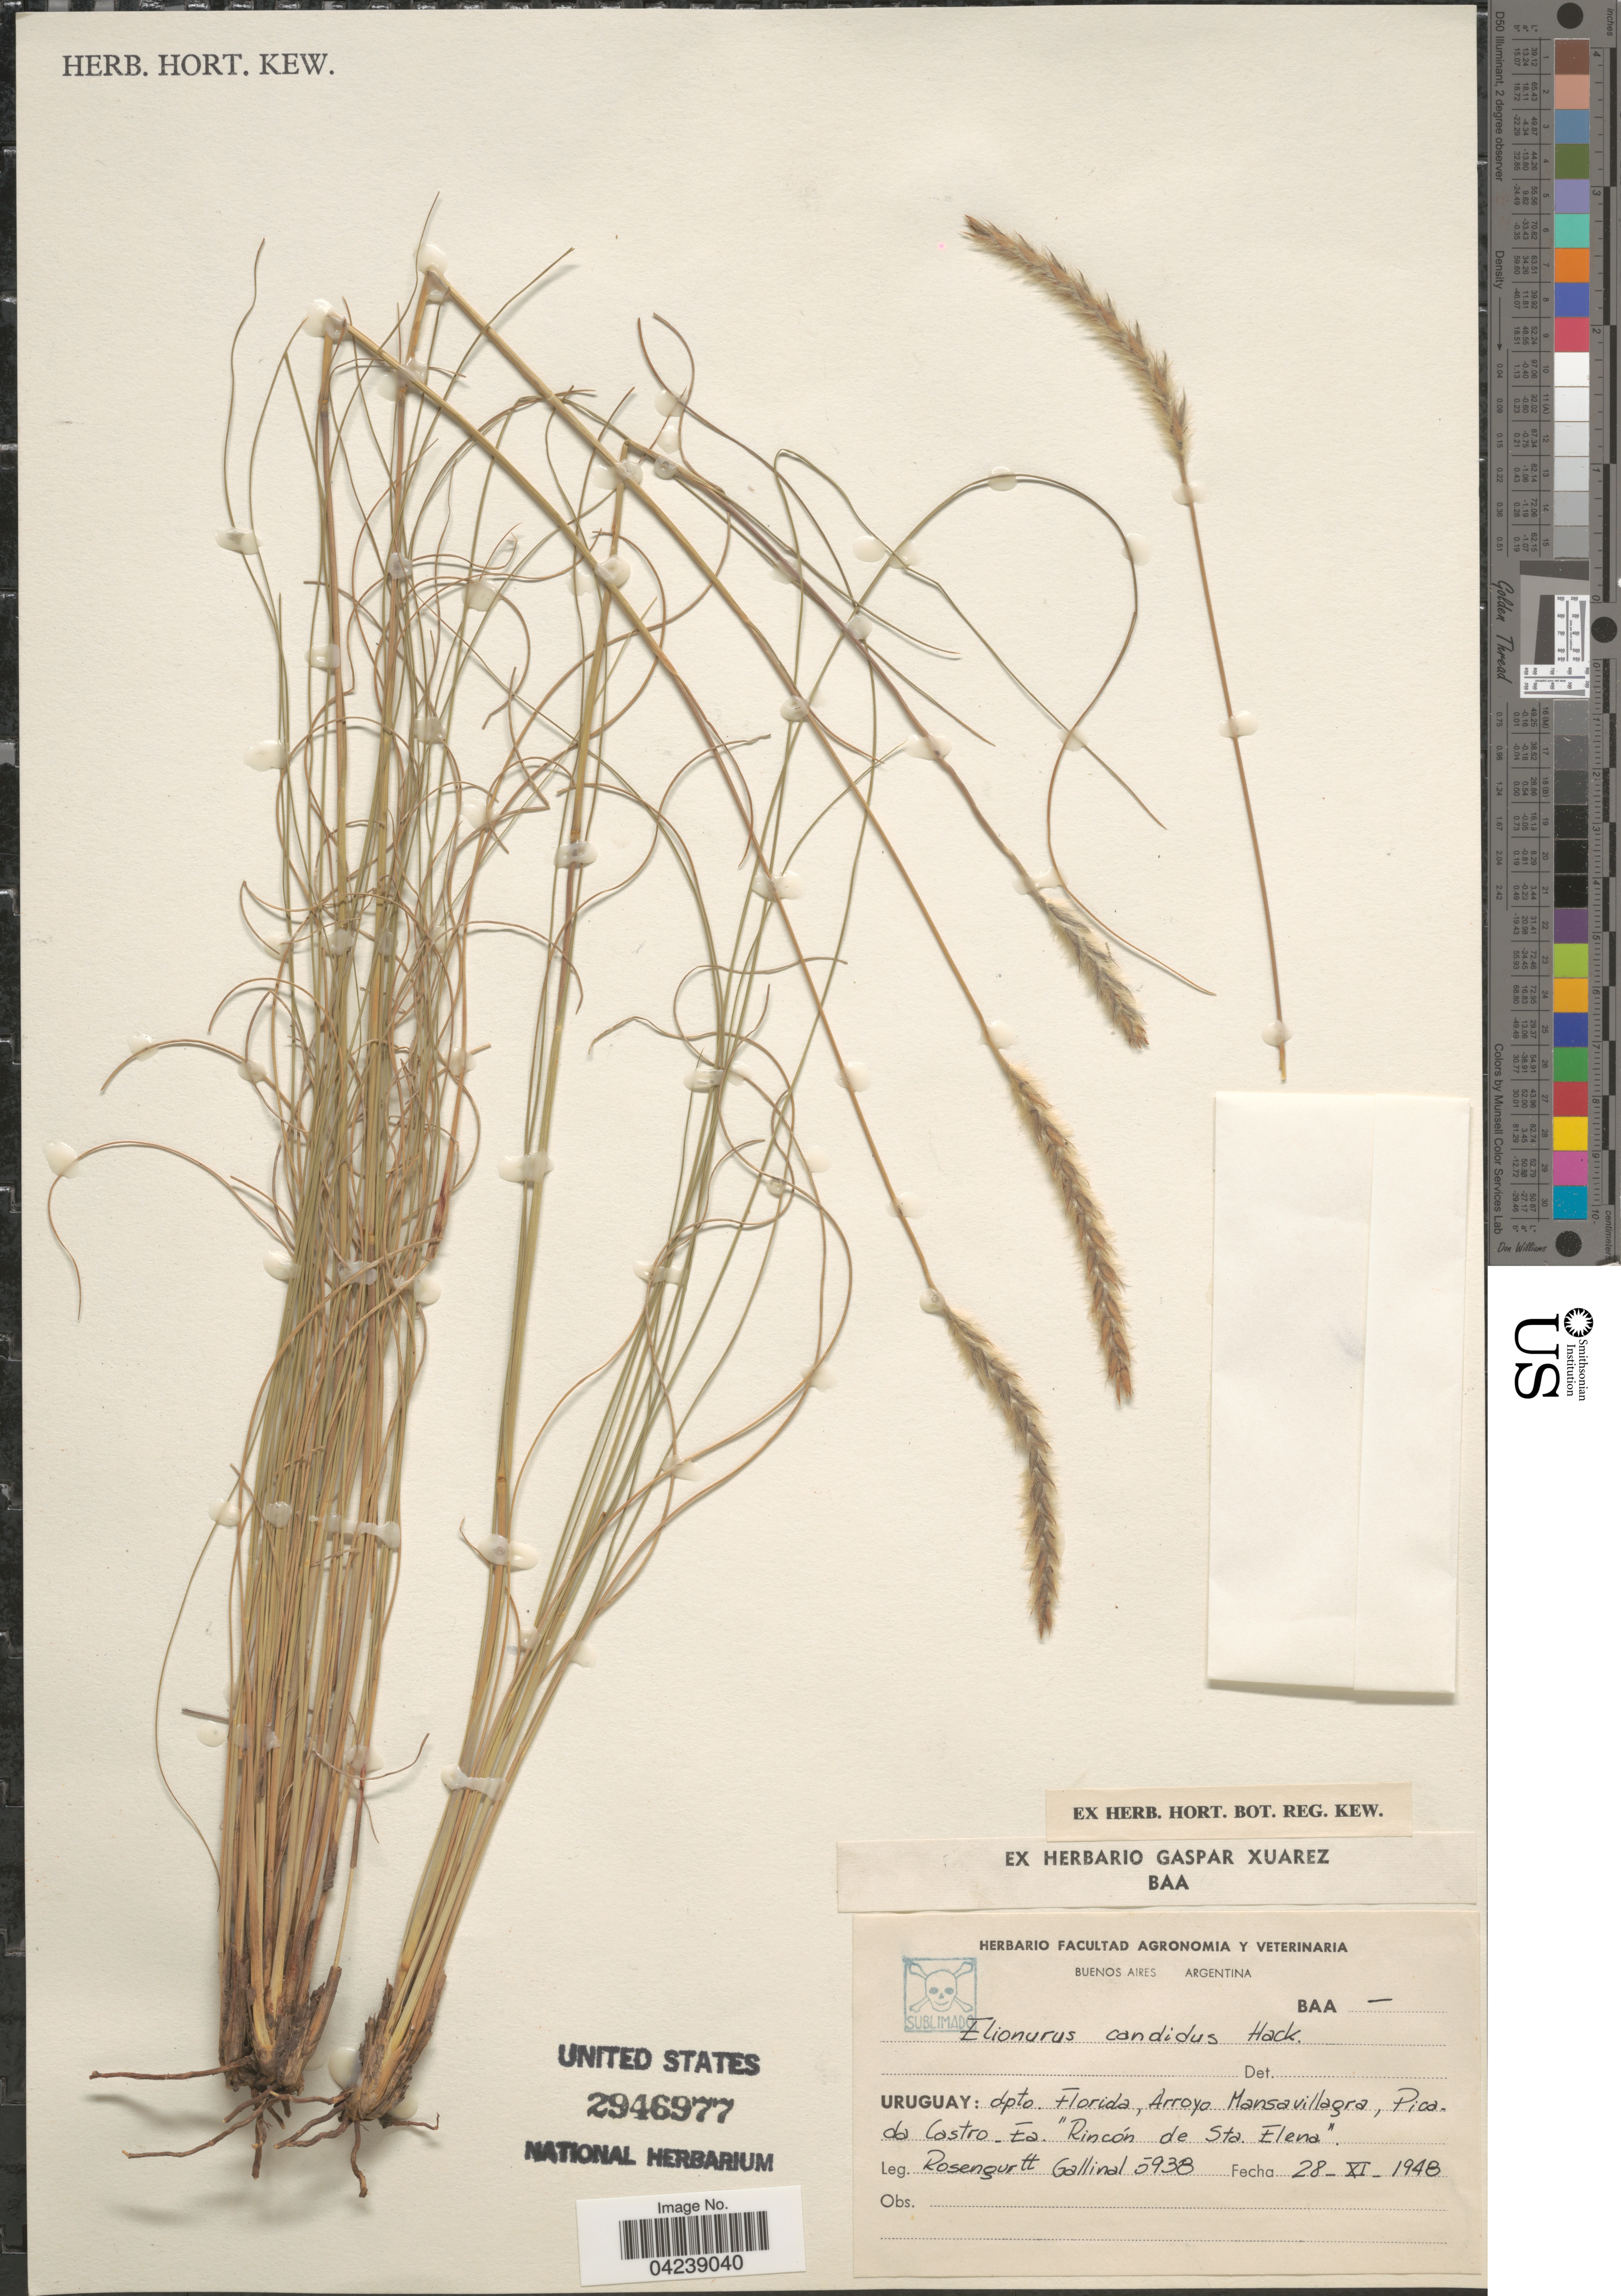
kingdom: Plantae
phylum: Tracheophyta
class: Liliopsida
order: Poales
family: Poaceae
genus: Elionurus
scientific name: Elionurus muticus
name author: (Spreng.) Kuntze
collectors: Rosengurtt & -. Gallinal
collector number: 5938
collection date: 1948-11-28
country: Uruguay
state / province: Florida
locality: Dpto. Florida, Arroyo Mansavillagra, Picada Castro - Ea. "Rincón de Sta. Elena".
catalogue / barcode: US 2946977